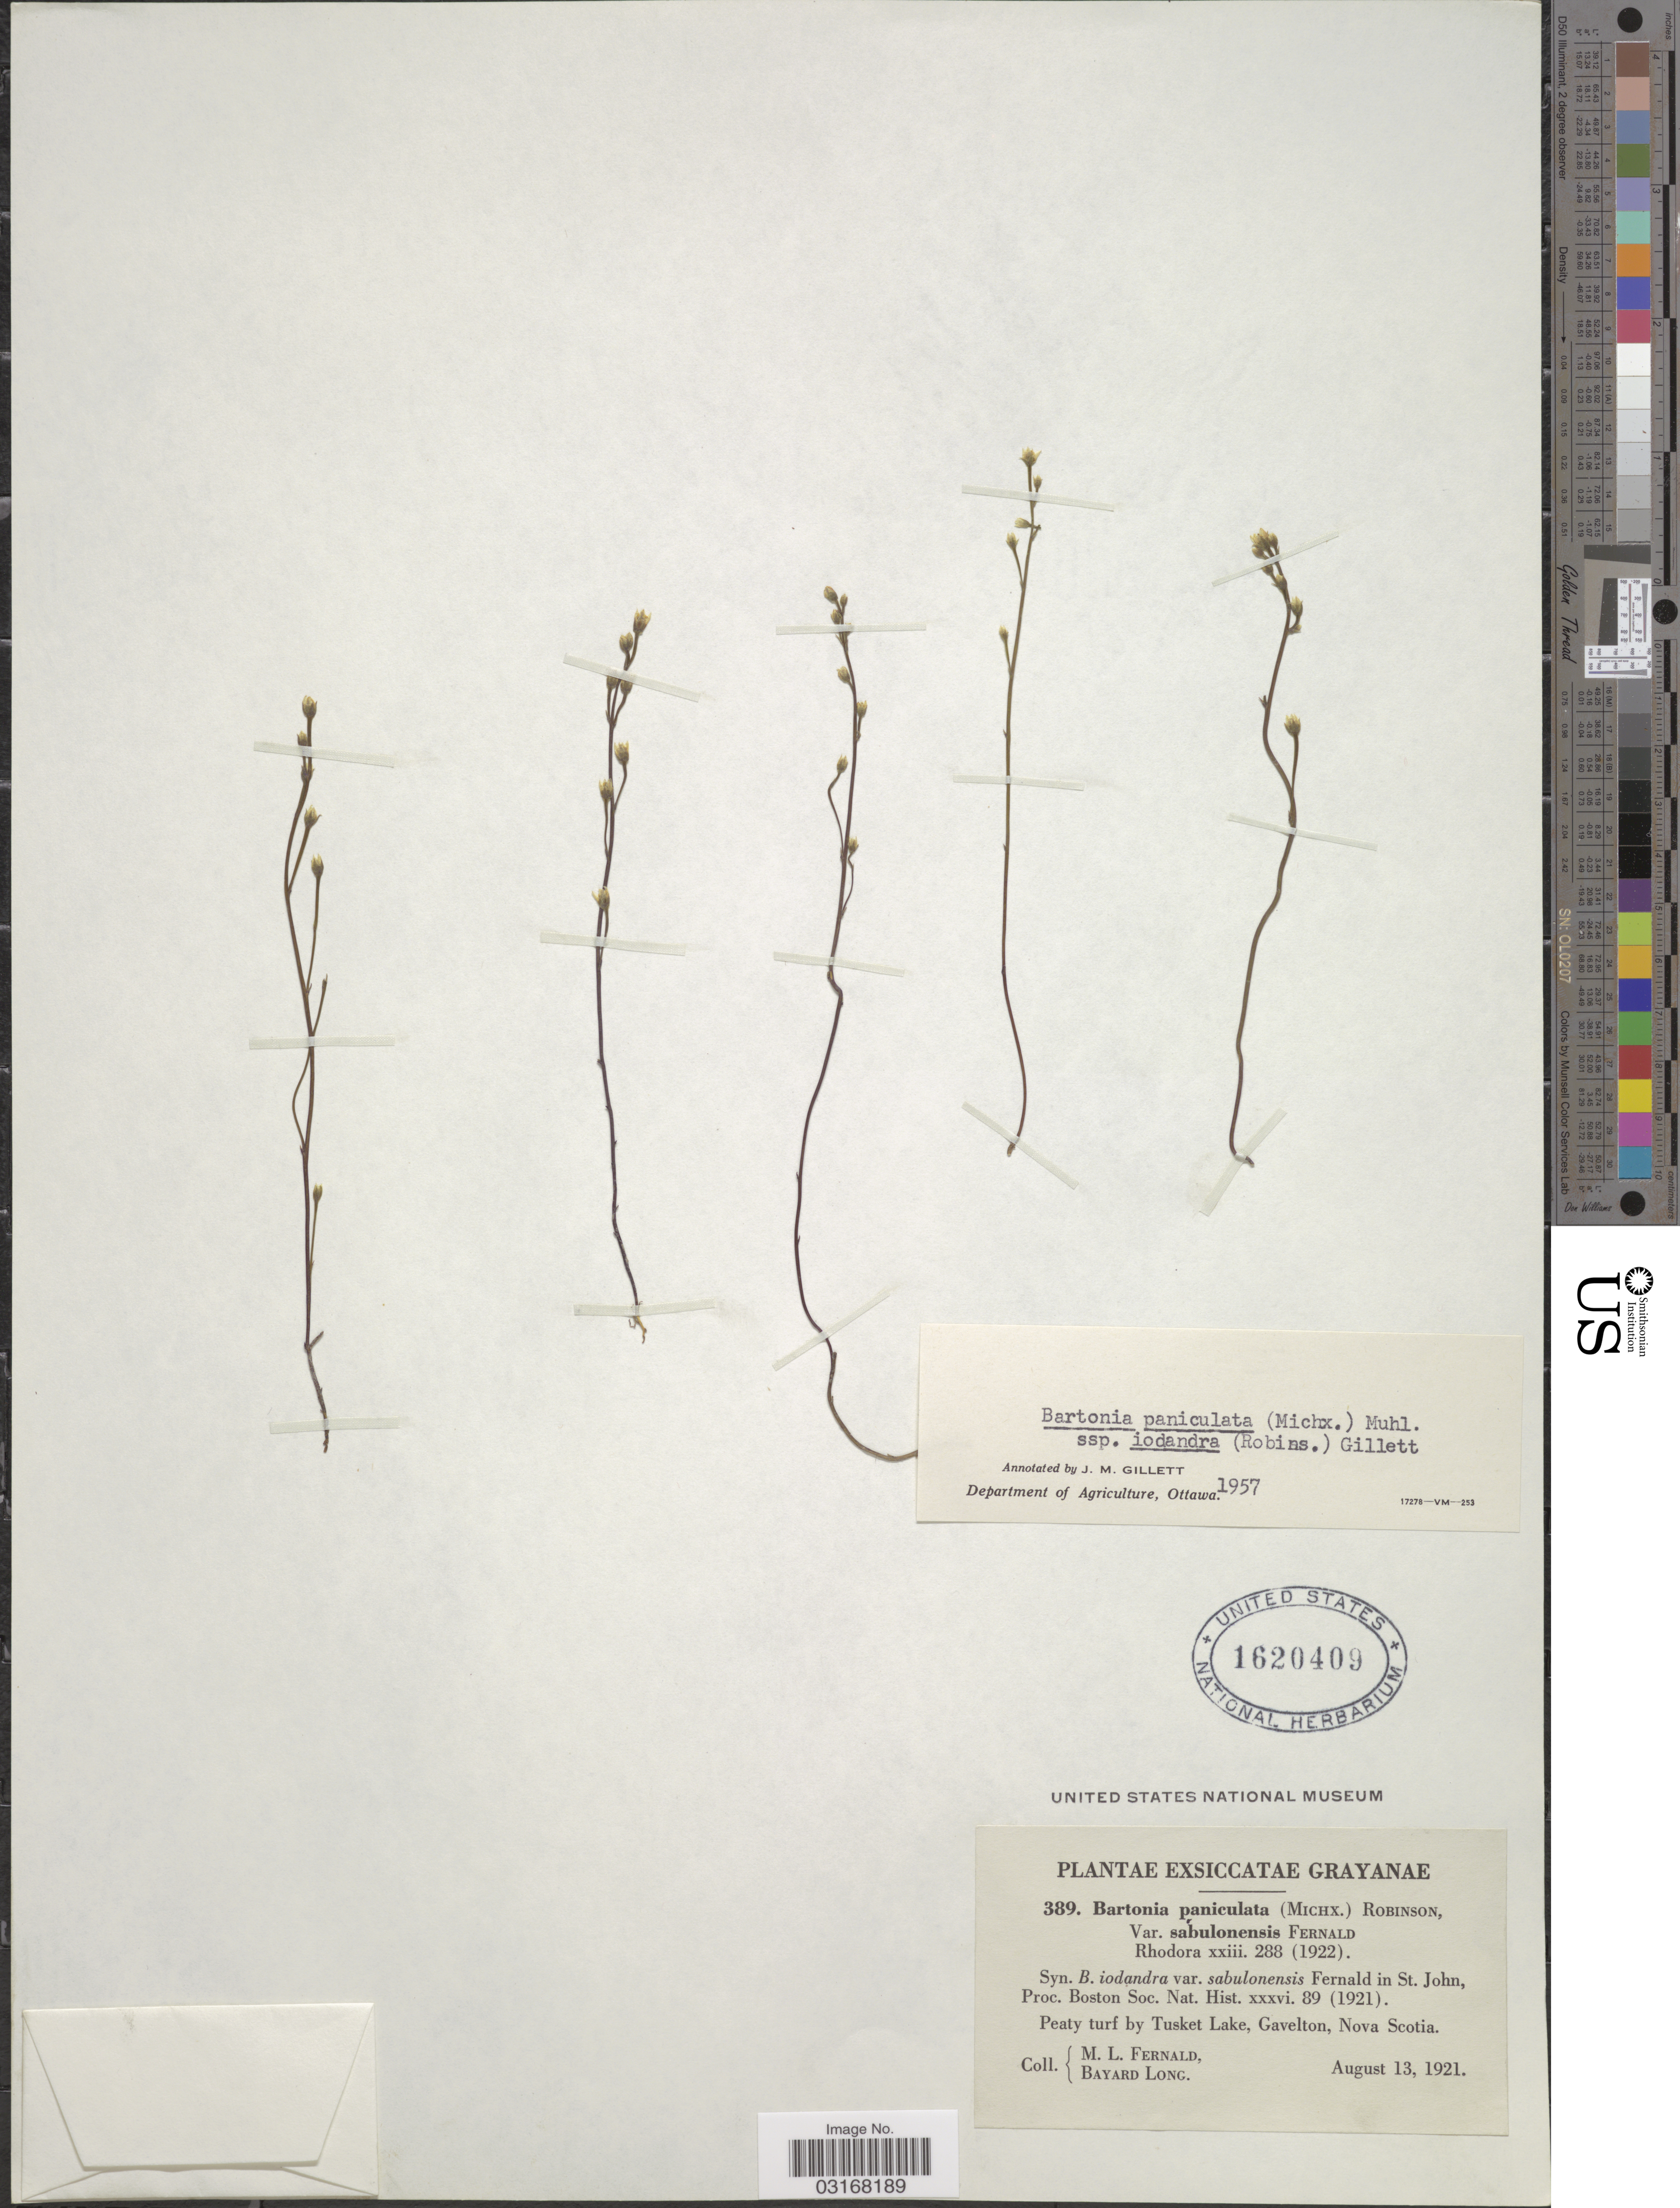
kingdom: Plantae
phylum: Tracheophyta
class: Magnoliopsida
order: Gentianales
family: Gentianaceae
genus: Bartonia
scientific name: Bartonia paniculata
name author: (Michx.) Muhl.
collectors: M. L. Fernald & B. Long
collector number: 389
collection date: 1921-08-13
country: Canada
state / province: Nova Scotia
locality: Peaty turf by Tusket Lake, Gavelton.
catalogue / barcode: US 1620409